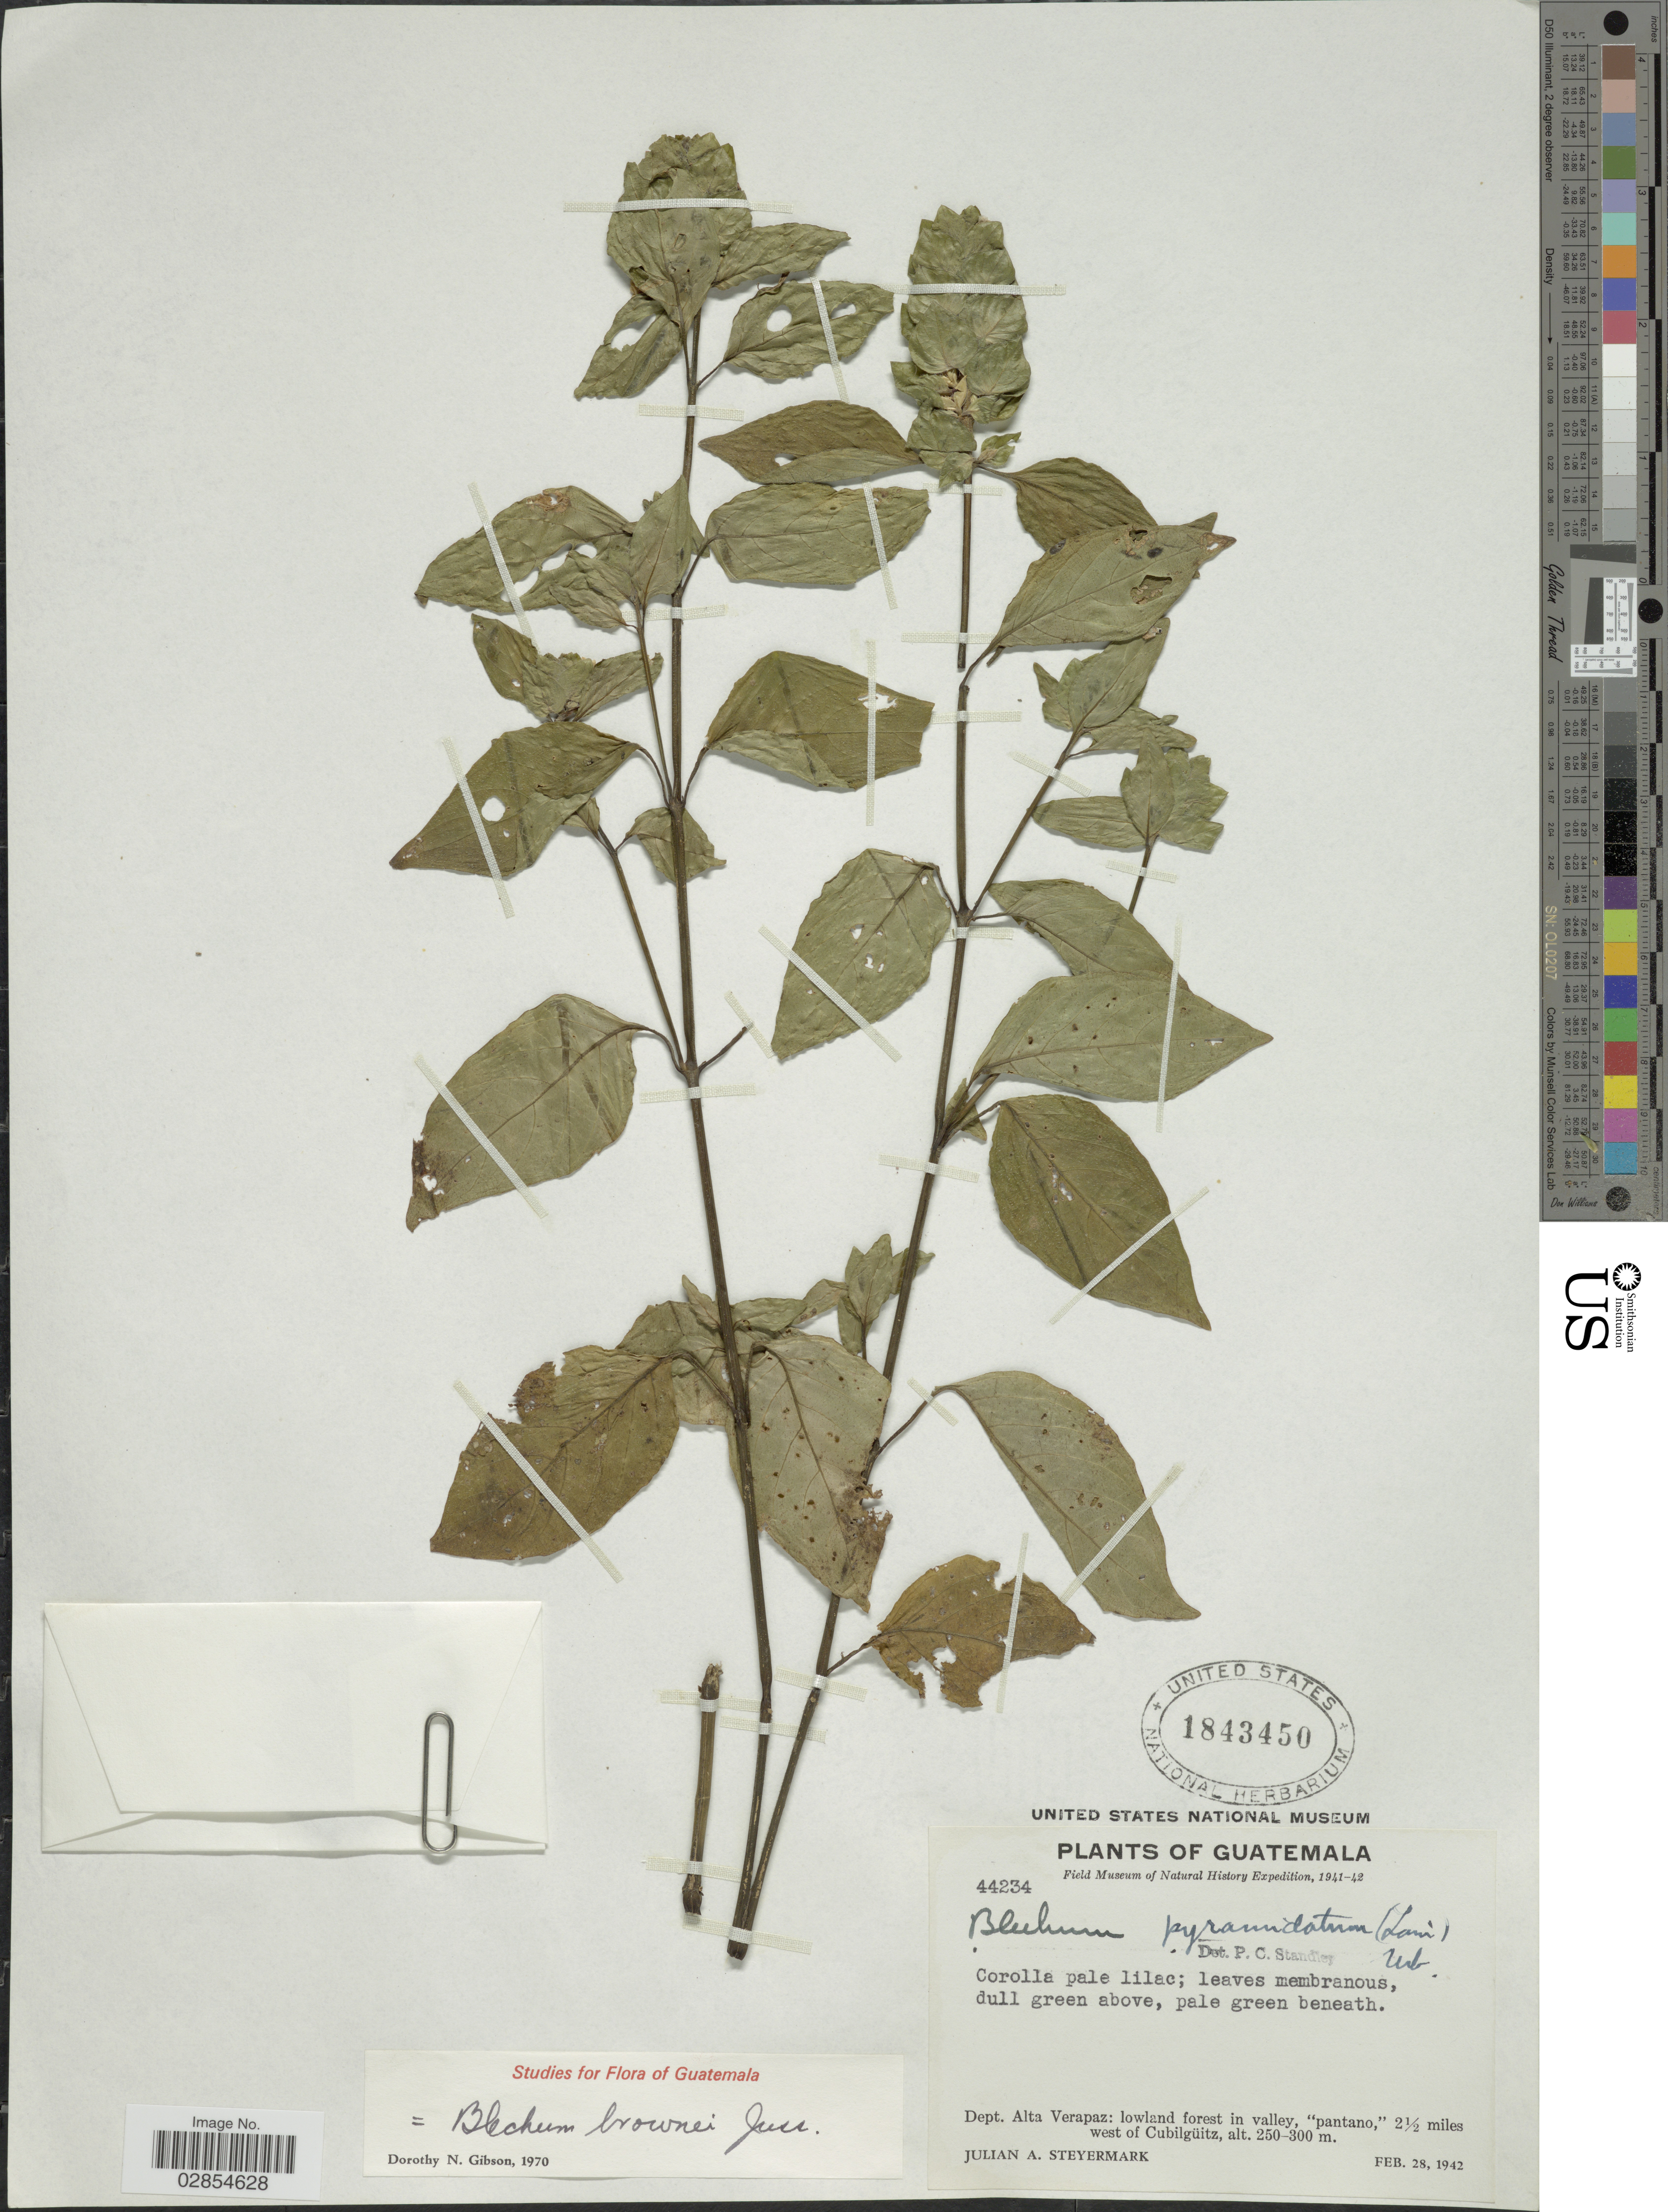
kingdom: Plantae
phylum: Tracheophyta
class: Magnoliopsida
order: Lamiales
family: Acanthaceae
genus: Blechum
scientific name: Blechum pyramidatum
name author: (Lam.) Urb.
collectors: J. Steyermark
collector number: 44234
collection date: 1942-02-28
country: Guatemala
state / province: Alta Verapaz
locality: Dept. Alta Verapaz: lowland forest in valley, "pantano", 2½ miles west of Cubilgüitz.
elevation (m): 250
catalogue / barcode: US 1843450